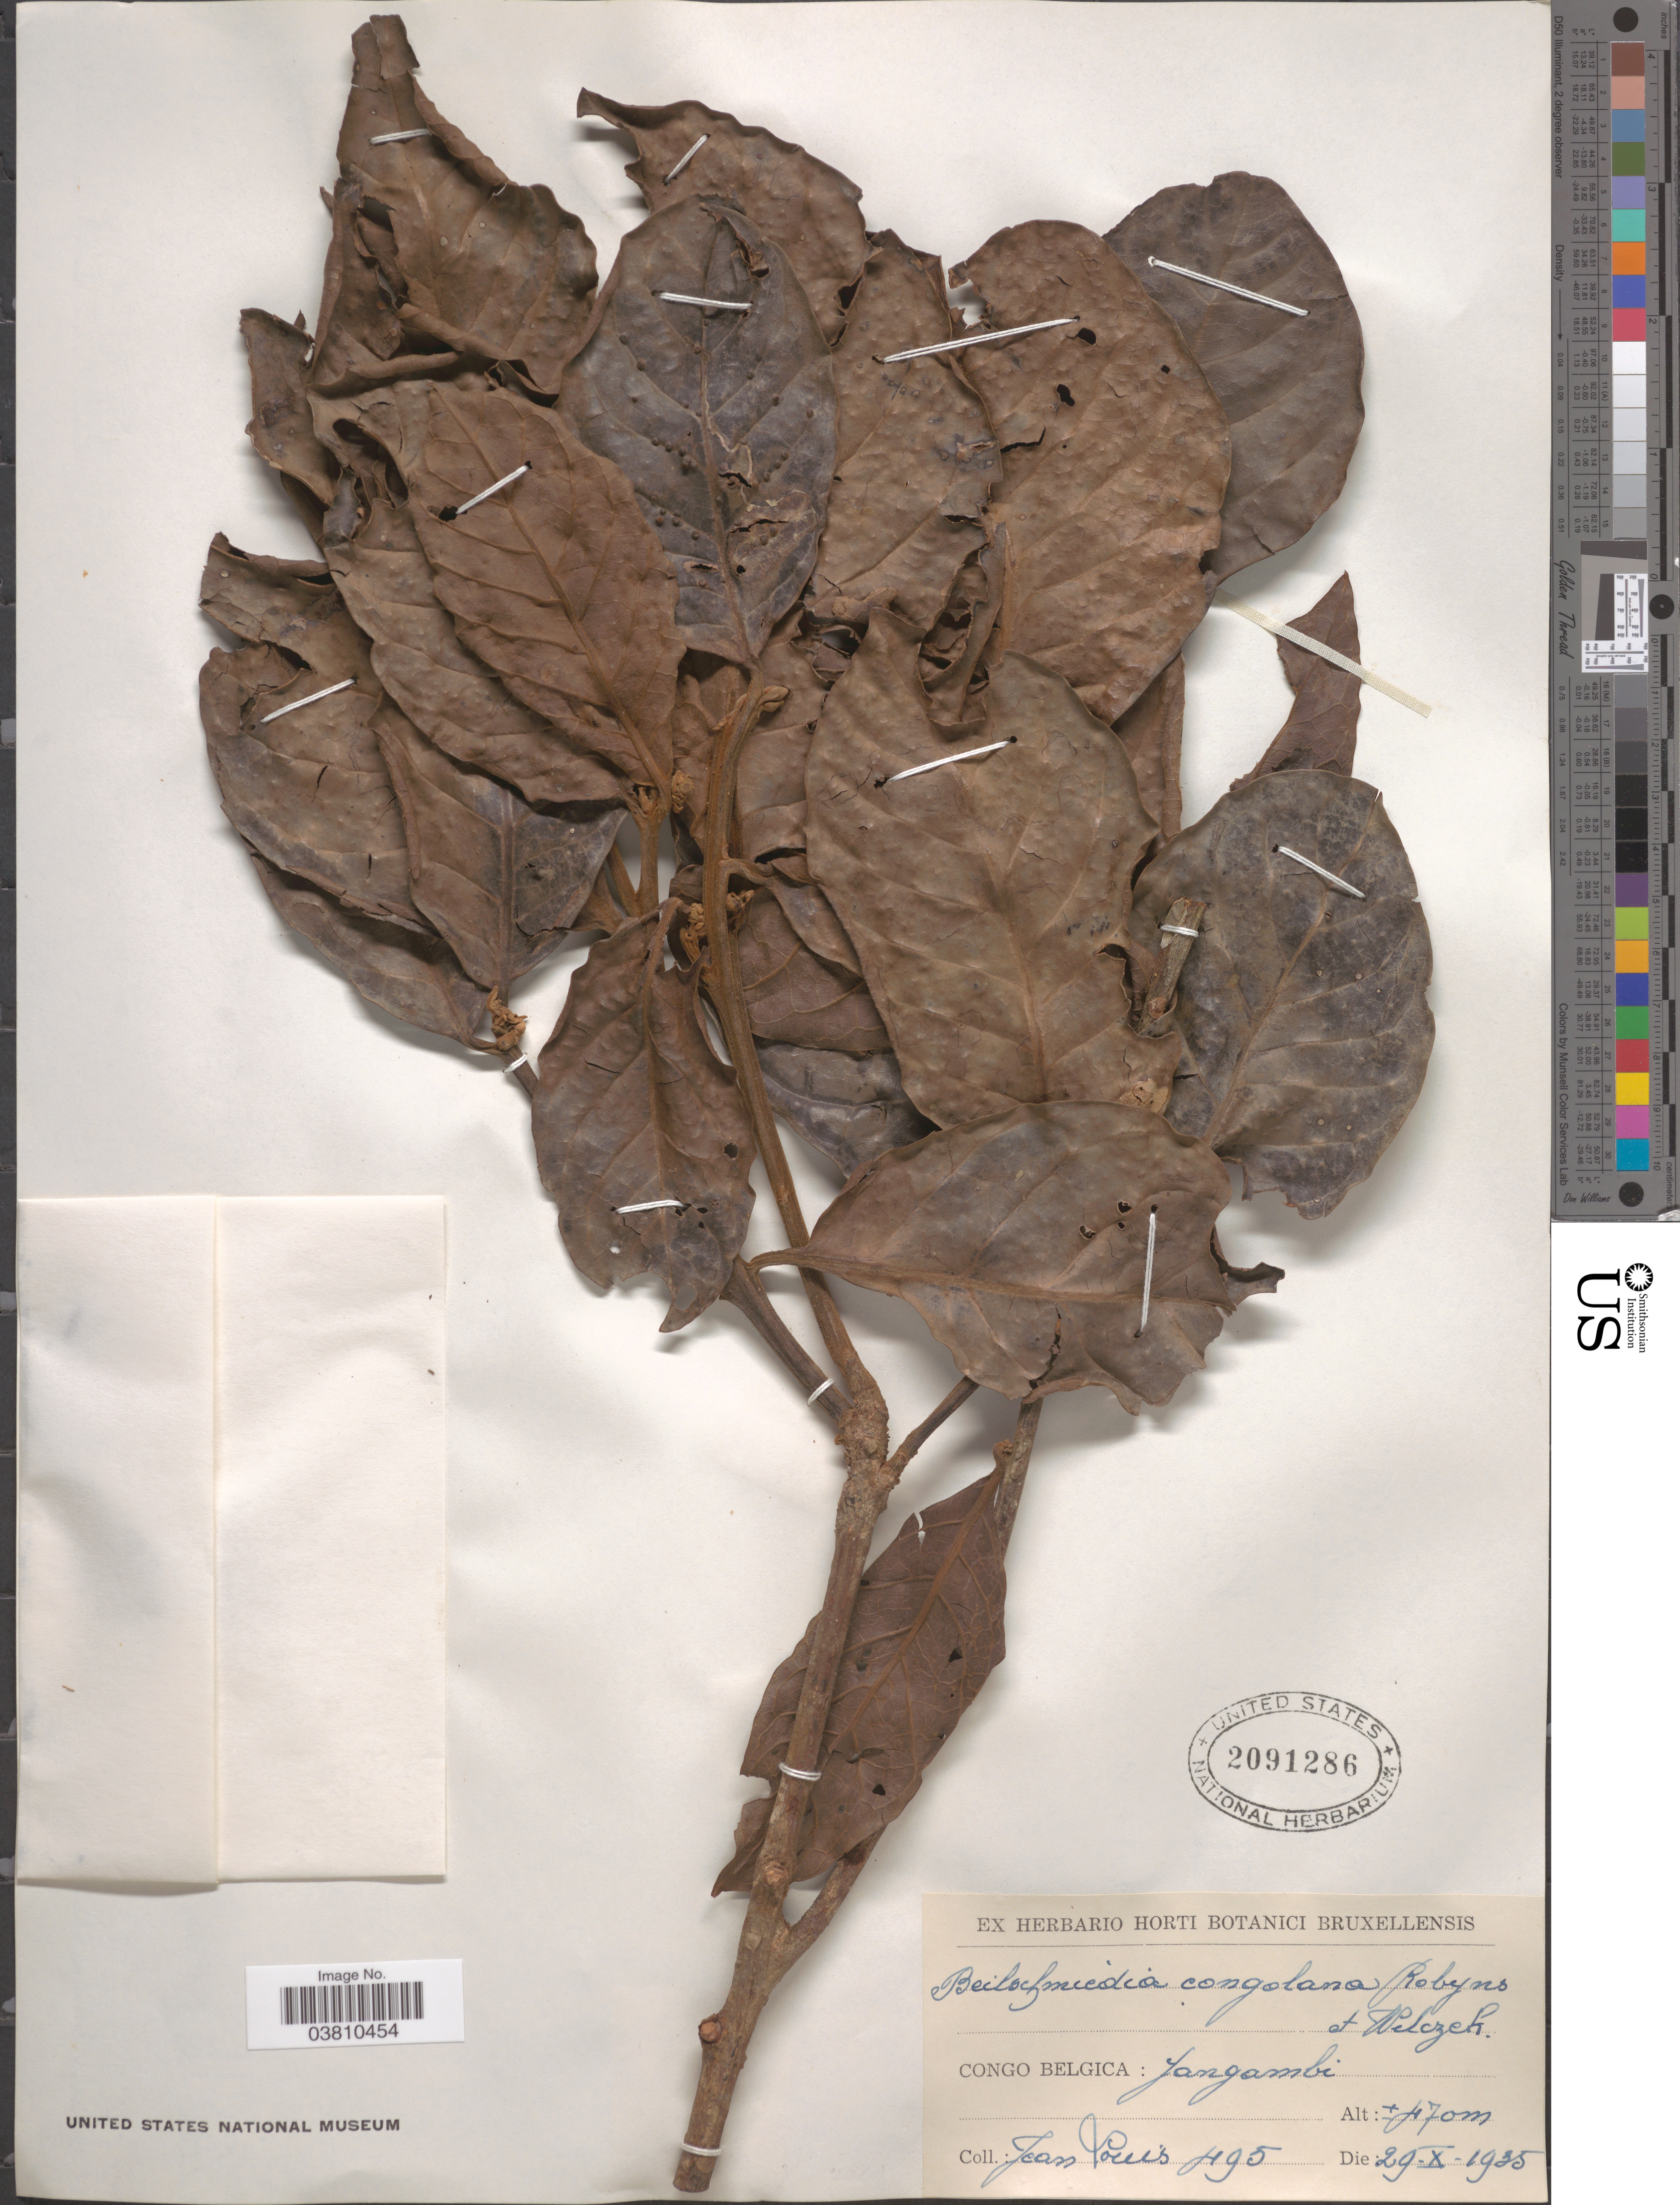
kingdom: Plantae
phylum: Tracheophyta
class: Magnoliopsida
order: Laurales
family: Lauraceae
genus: Beilschmiedia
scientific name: Beilschmiedia congolana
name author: Robyns & R. Wilczek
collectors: J. Louis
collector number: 495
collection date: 1935-10-29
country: Congo, Democratic Republic of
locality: Congo Belgica: Jangambi.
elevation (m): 470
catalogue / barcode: US 2091286